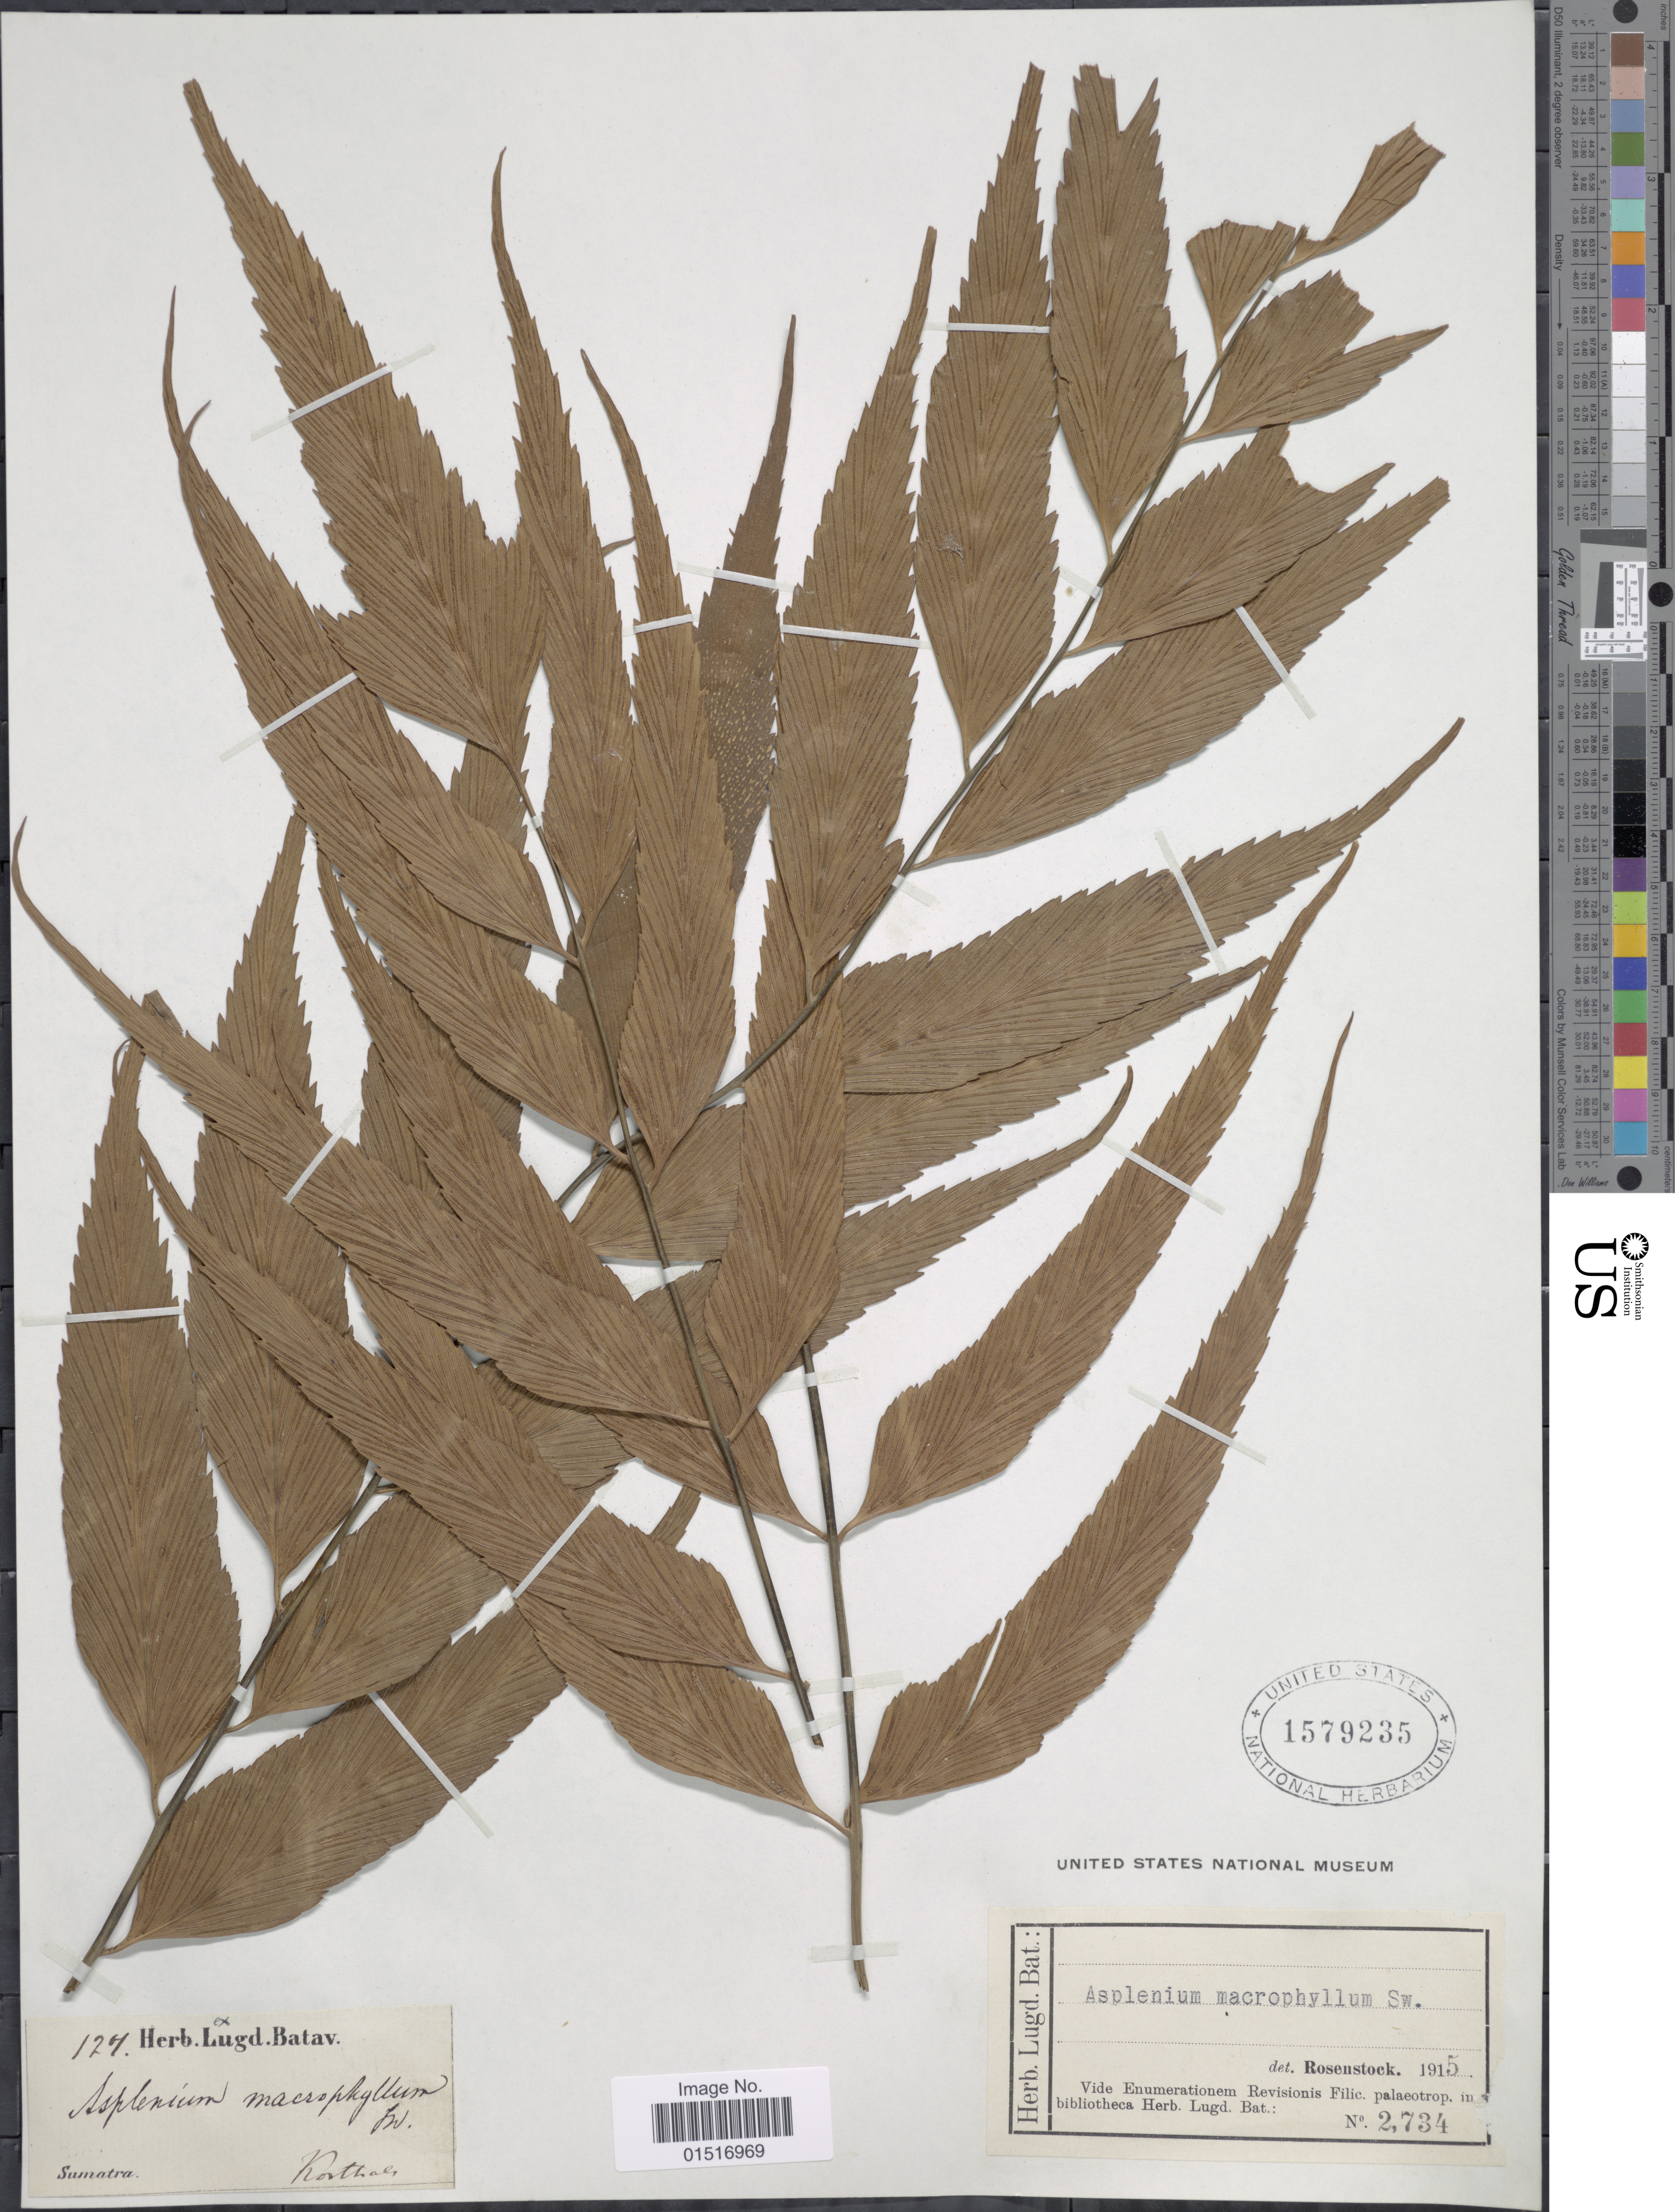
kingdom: Plantae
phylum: Tracheophyta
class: Polypodiopsida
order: Polypodiales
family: Aspleniaceae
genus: Asplenium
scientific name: Asplenium polyodon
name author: G. Forst.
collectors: -. Korthals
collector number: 127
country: Indonesia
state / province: Sumatra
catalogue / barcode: US 1579235